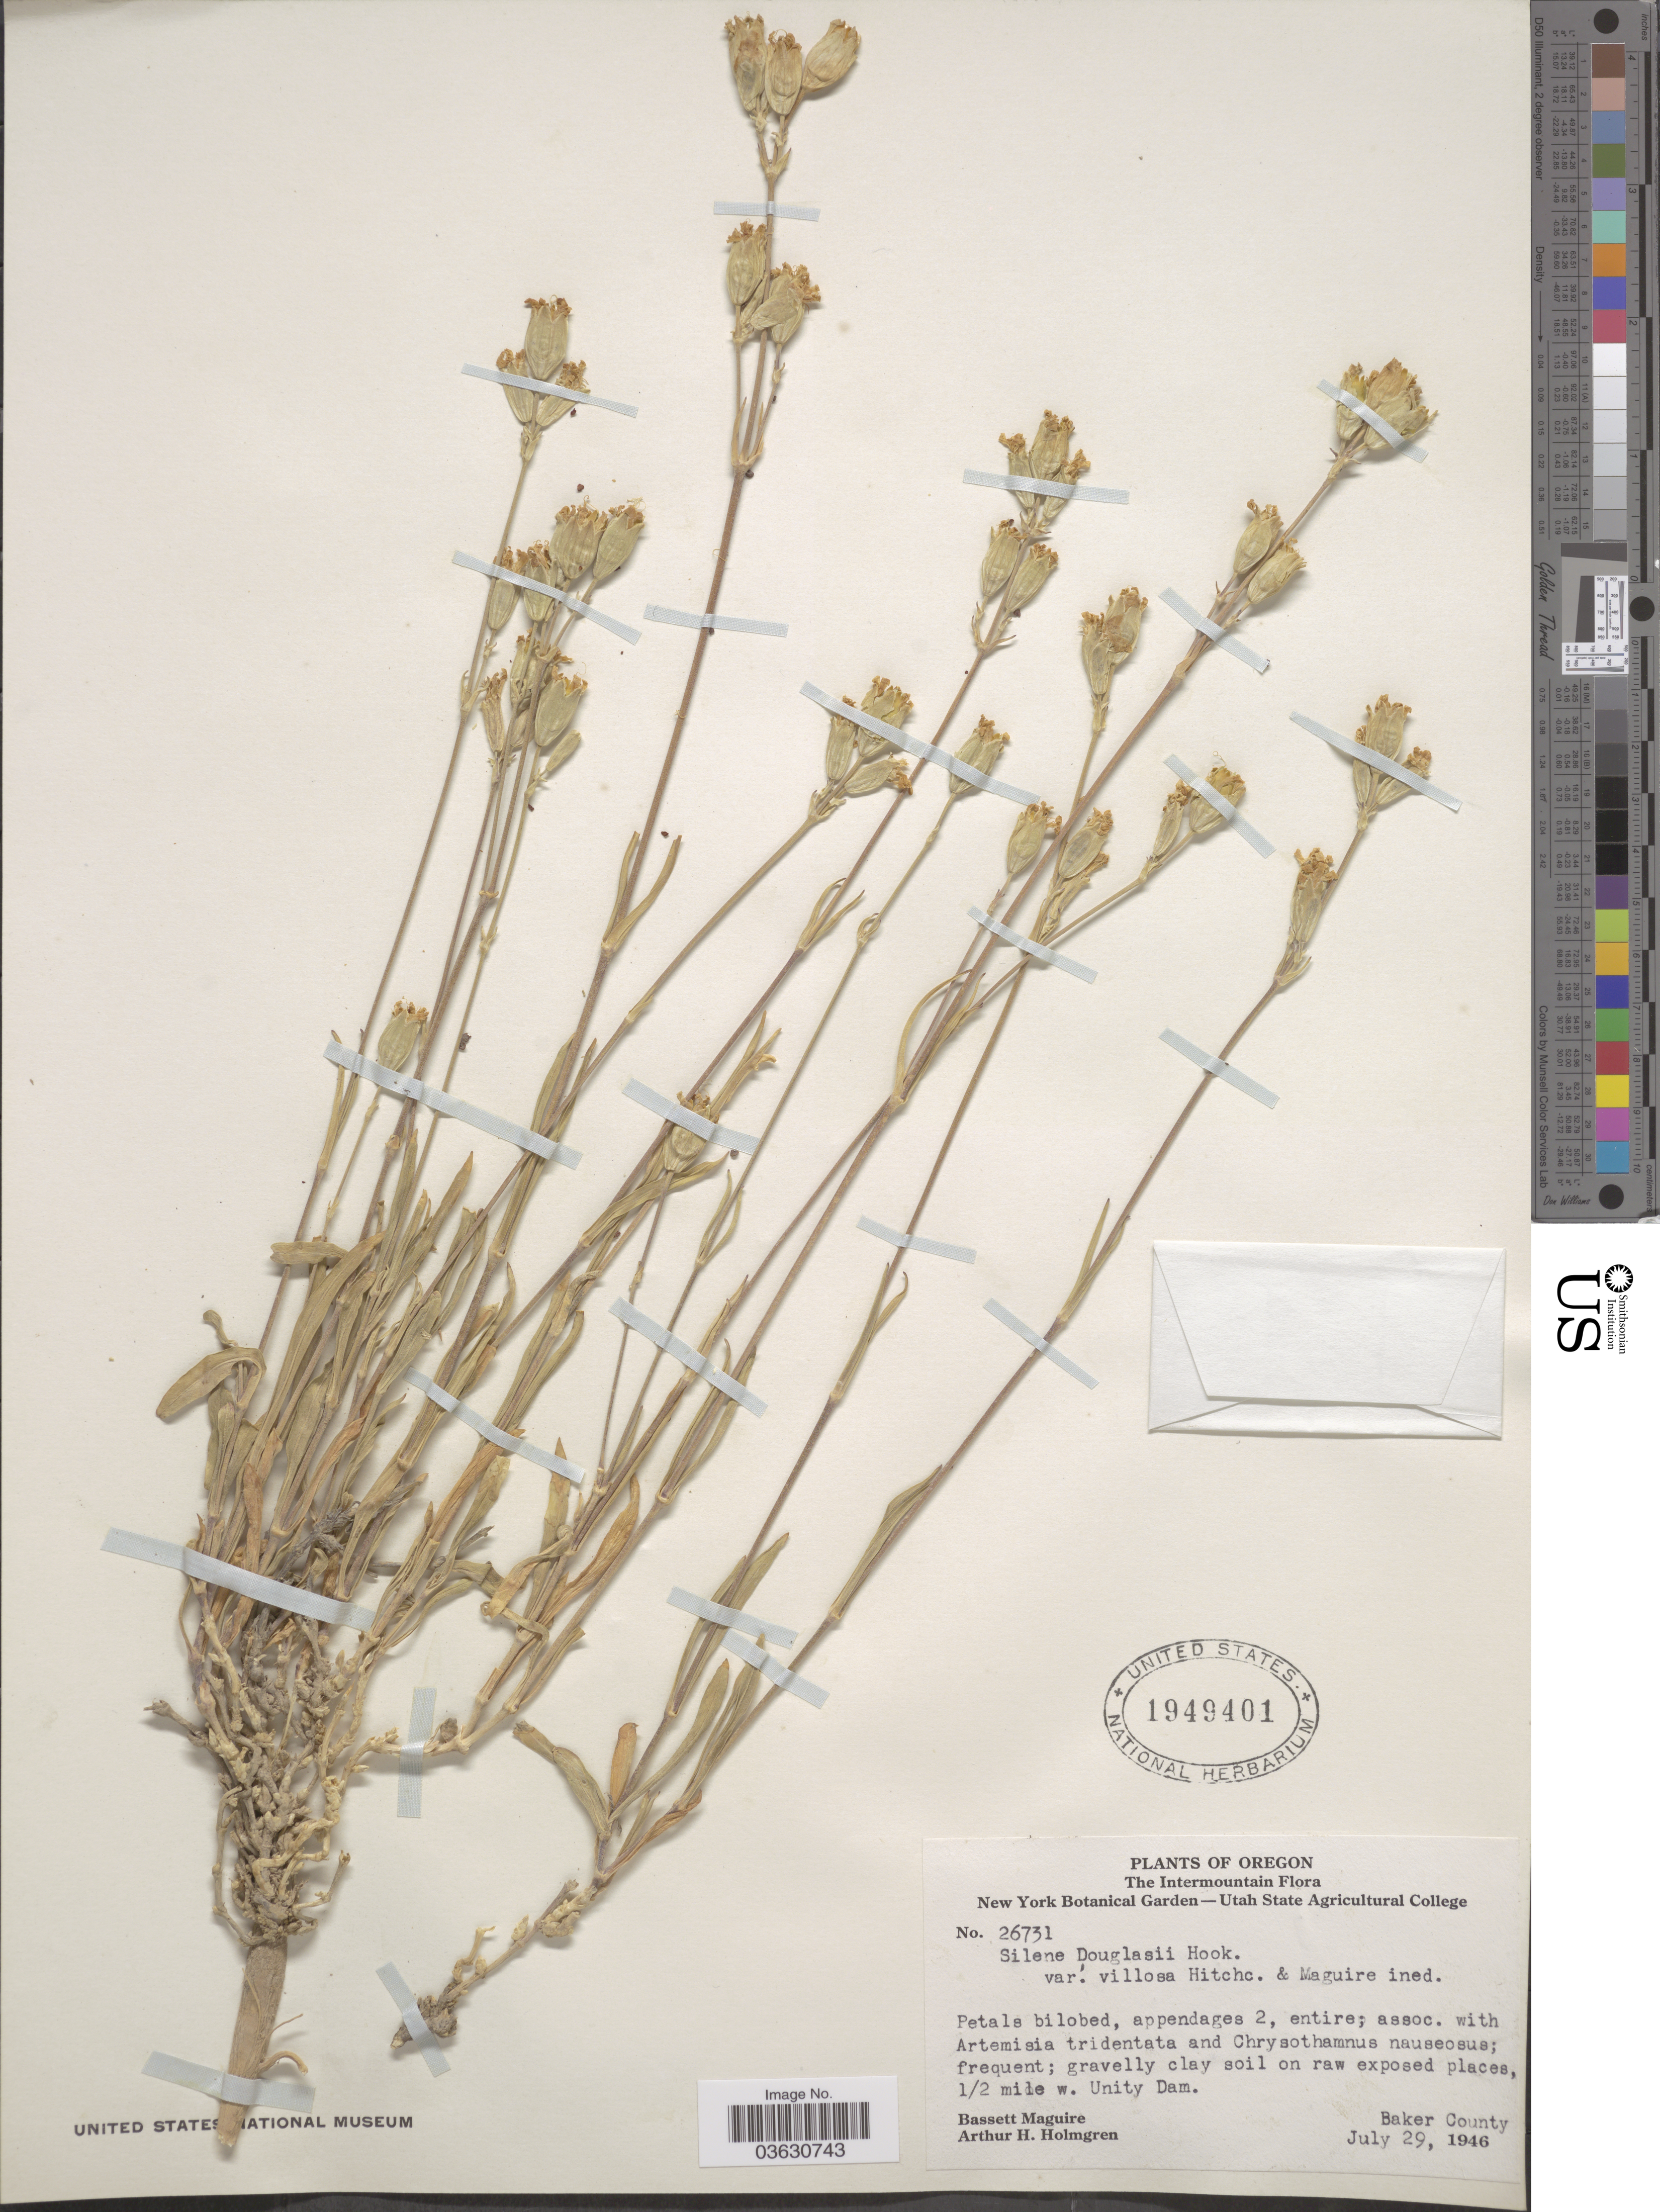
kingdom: Plantae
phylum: Tracheophyta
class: Magnoliopsida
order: Caryophyllales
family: Caryophyllaceae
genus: Silene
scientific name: Silene douglasii var. villosa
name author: C.L. Hitchc. & Maguire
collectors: B. Maguire & A. H. Holmgren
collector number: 26731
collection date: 1946-07-29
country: United States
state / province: Oregon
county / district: Baker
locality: The Intermountain. ½ mile w. Unity Dam. Baker County.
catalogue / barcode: US 1949401